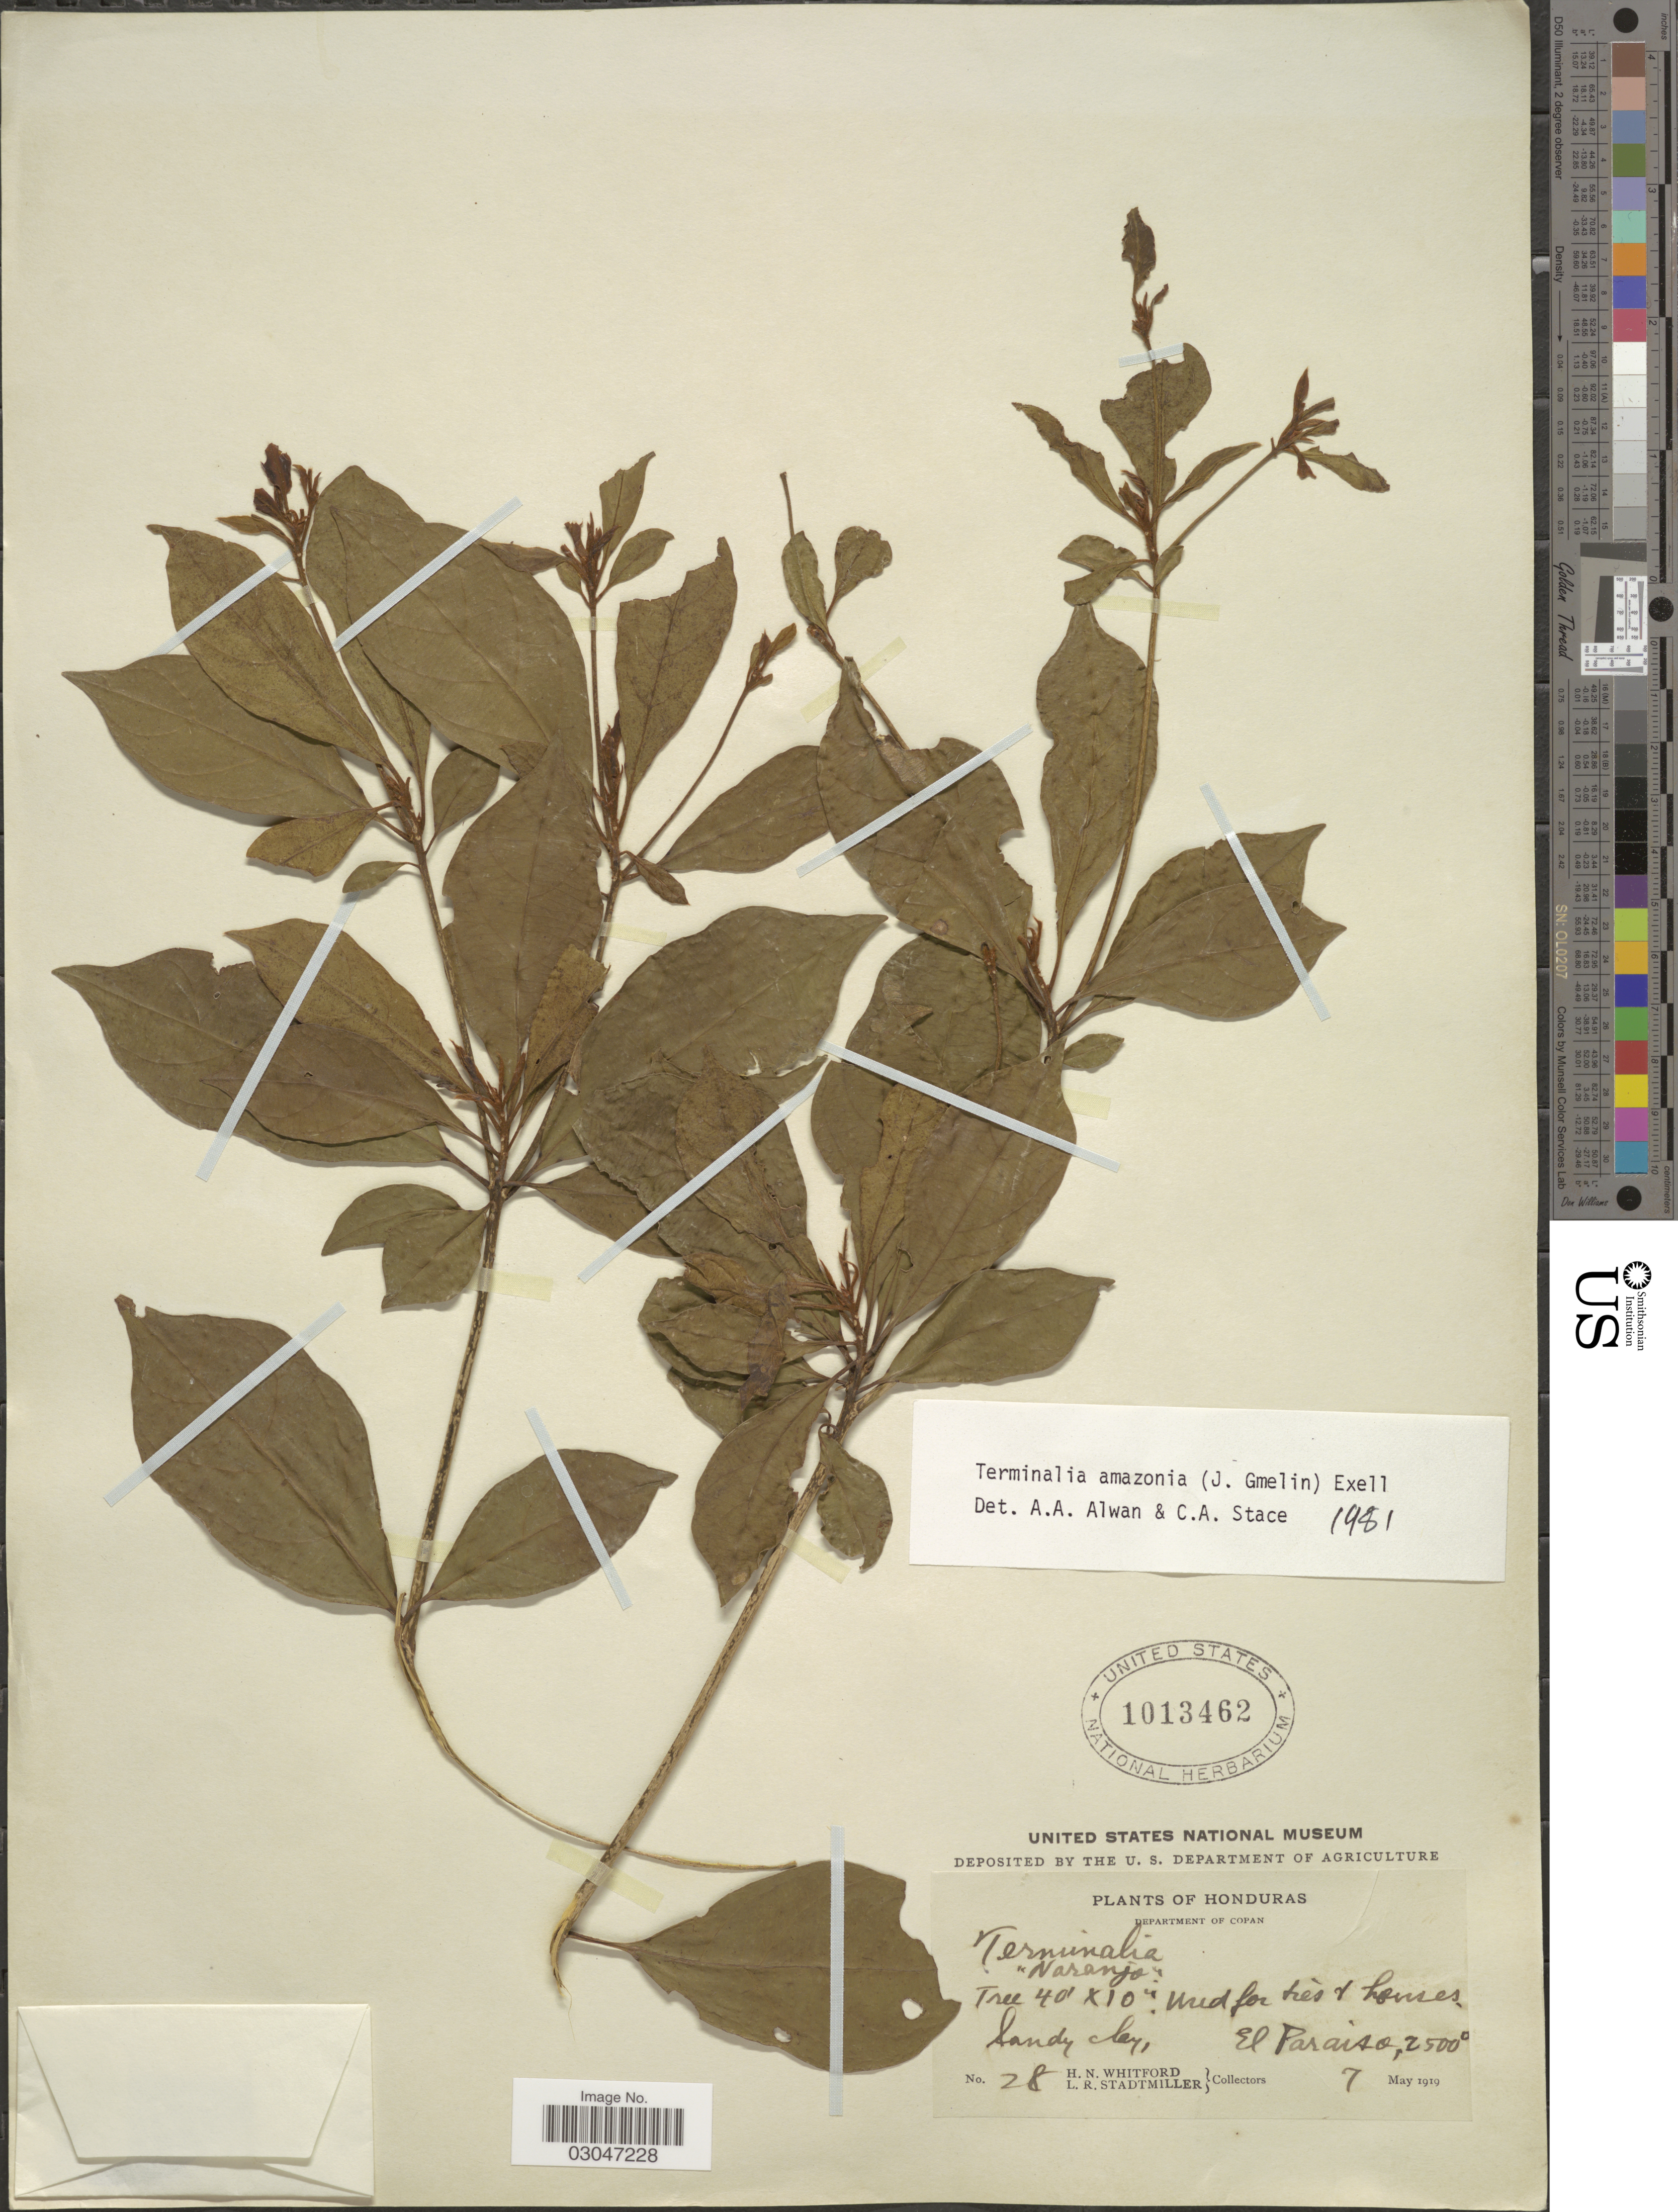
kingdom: Plantae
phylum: Tracheophyta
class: Magnoliopsida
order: Myrtales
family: Combretaceae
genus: Terminalia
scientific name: Terminalia amazonia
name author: (J.F. Gmel.) Exell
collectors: H. N. Whitford & L. Stadtmiller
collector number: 28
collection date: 1919-05-07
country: Honduras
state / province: Copán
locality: Department of Copan, El Paraiso.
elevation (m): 762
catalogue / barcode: US 1013462